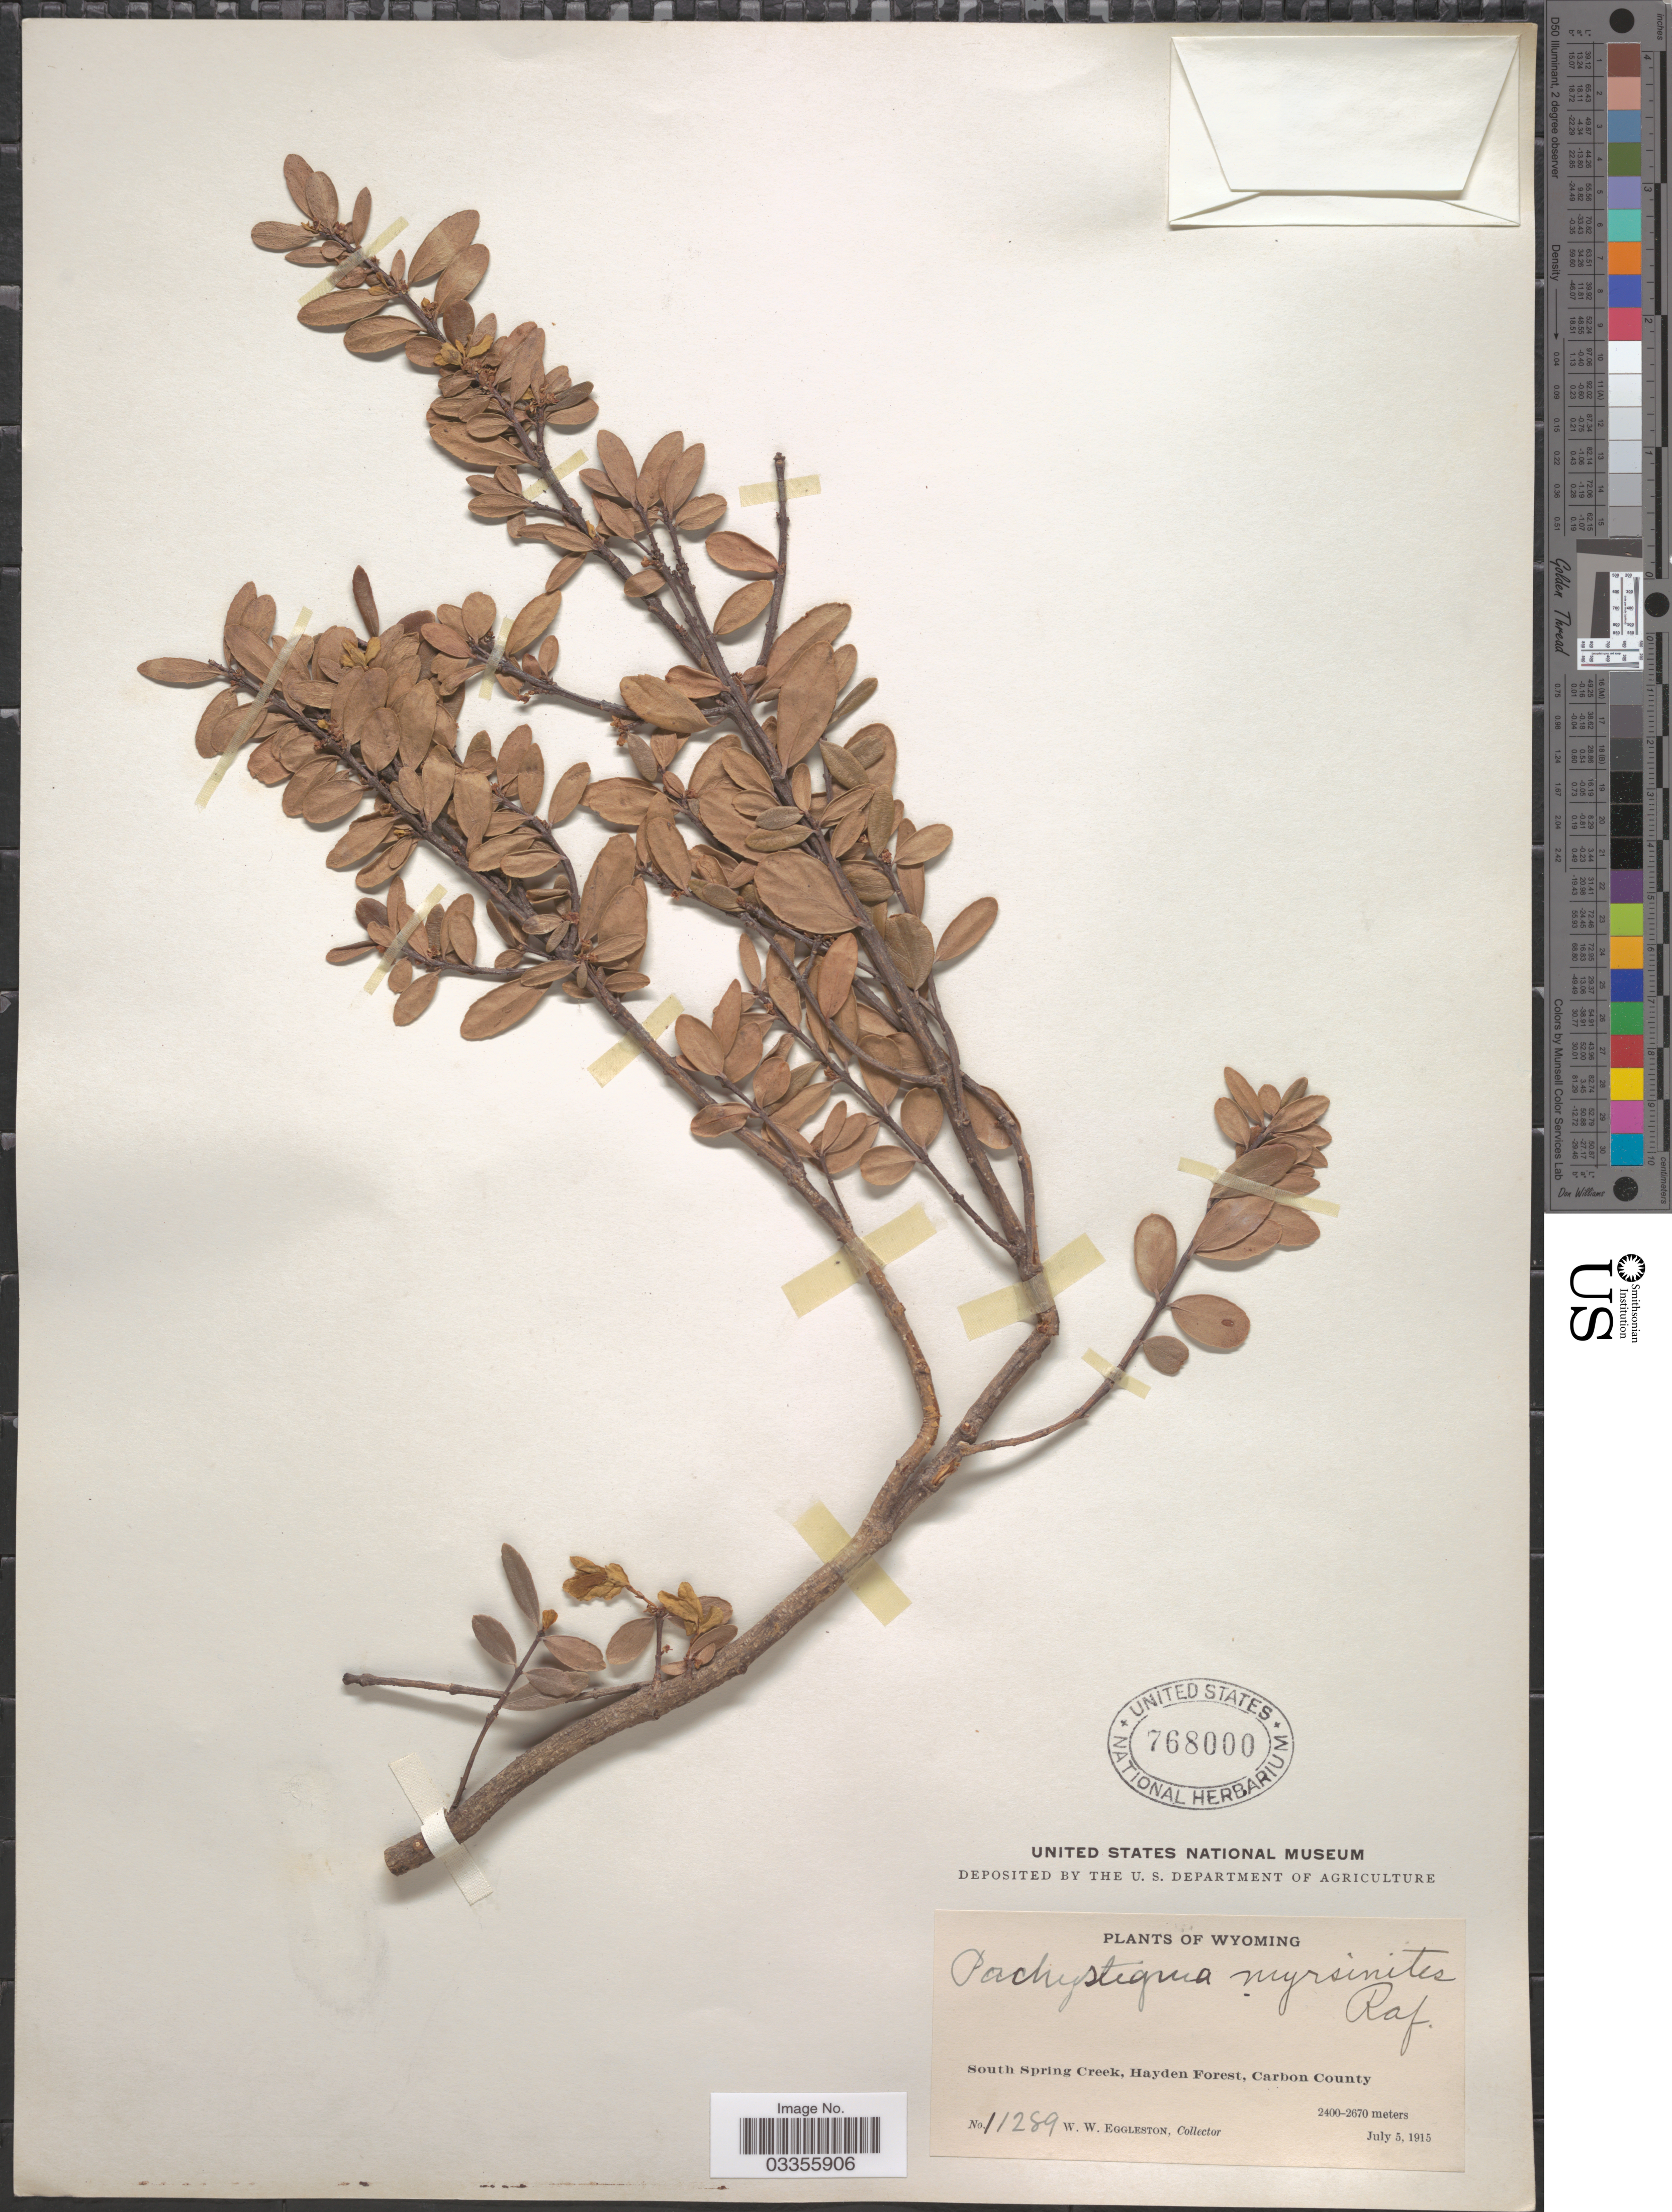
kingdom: Plantae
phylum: Tracheophyta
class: Magnoliopsida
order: Celastrales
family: Celastraceae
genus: Paxistima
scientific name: Paxistima myrsinites subsp. myrsinites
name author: (Pursh) Raf.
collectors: W. W. Eggleston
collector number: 11289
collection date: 1915-07-05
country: United States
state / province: Wyoming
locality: South Spring Creek, Hayden Forest, Carbon County.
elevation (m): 2400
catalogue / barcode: US 768000